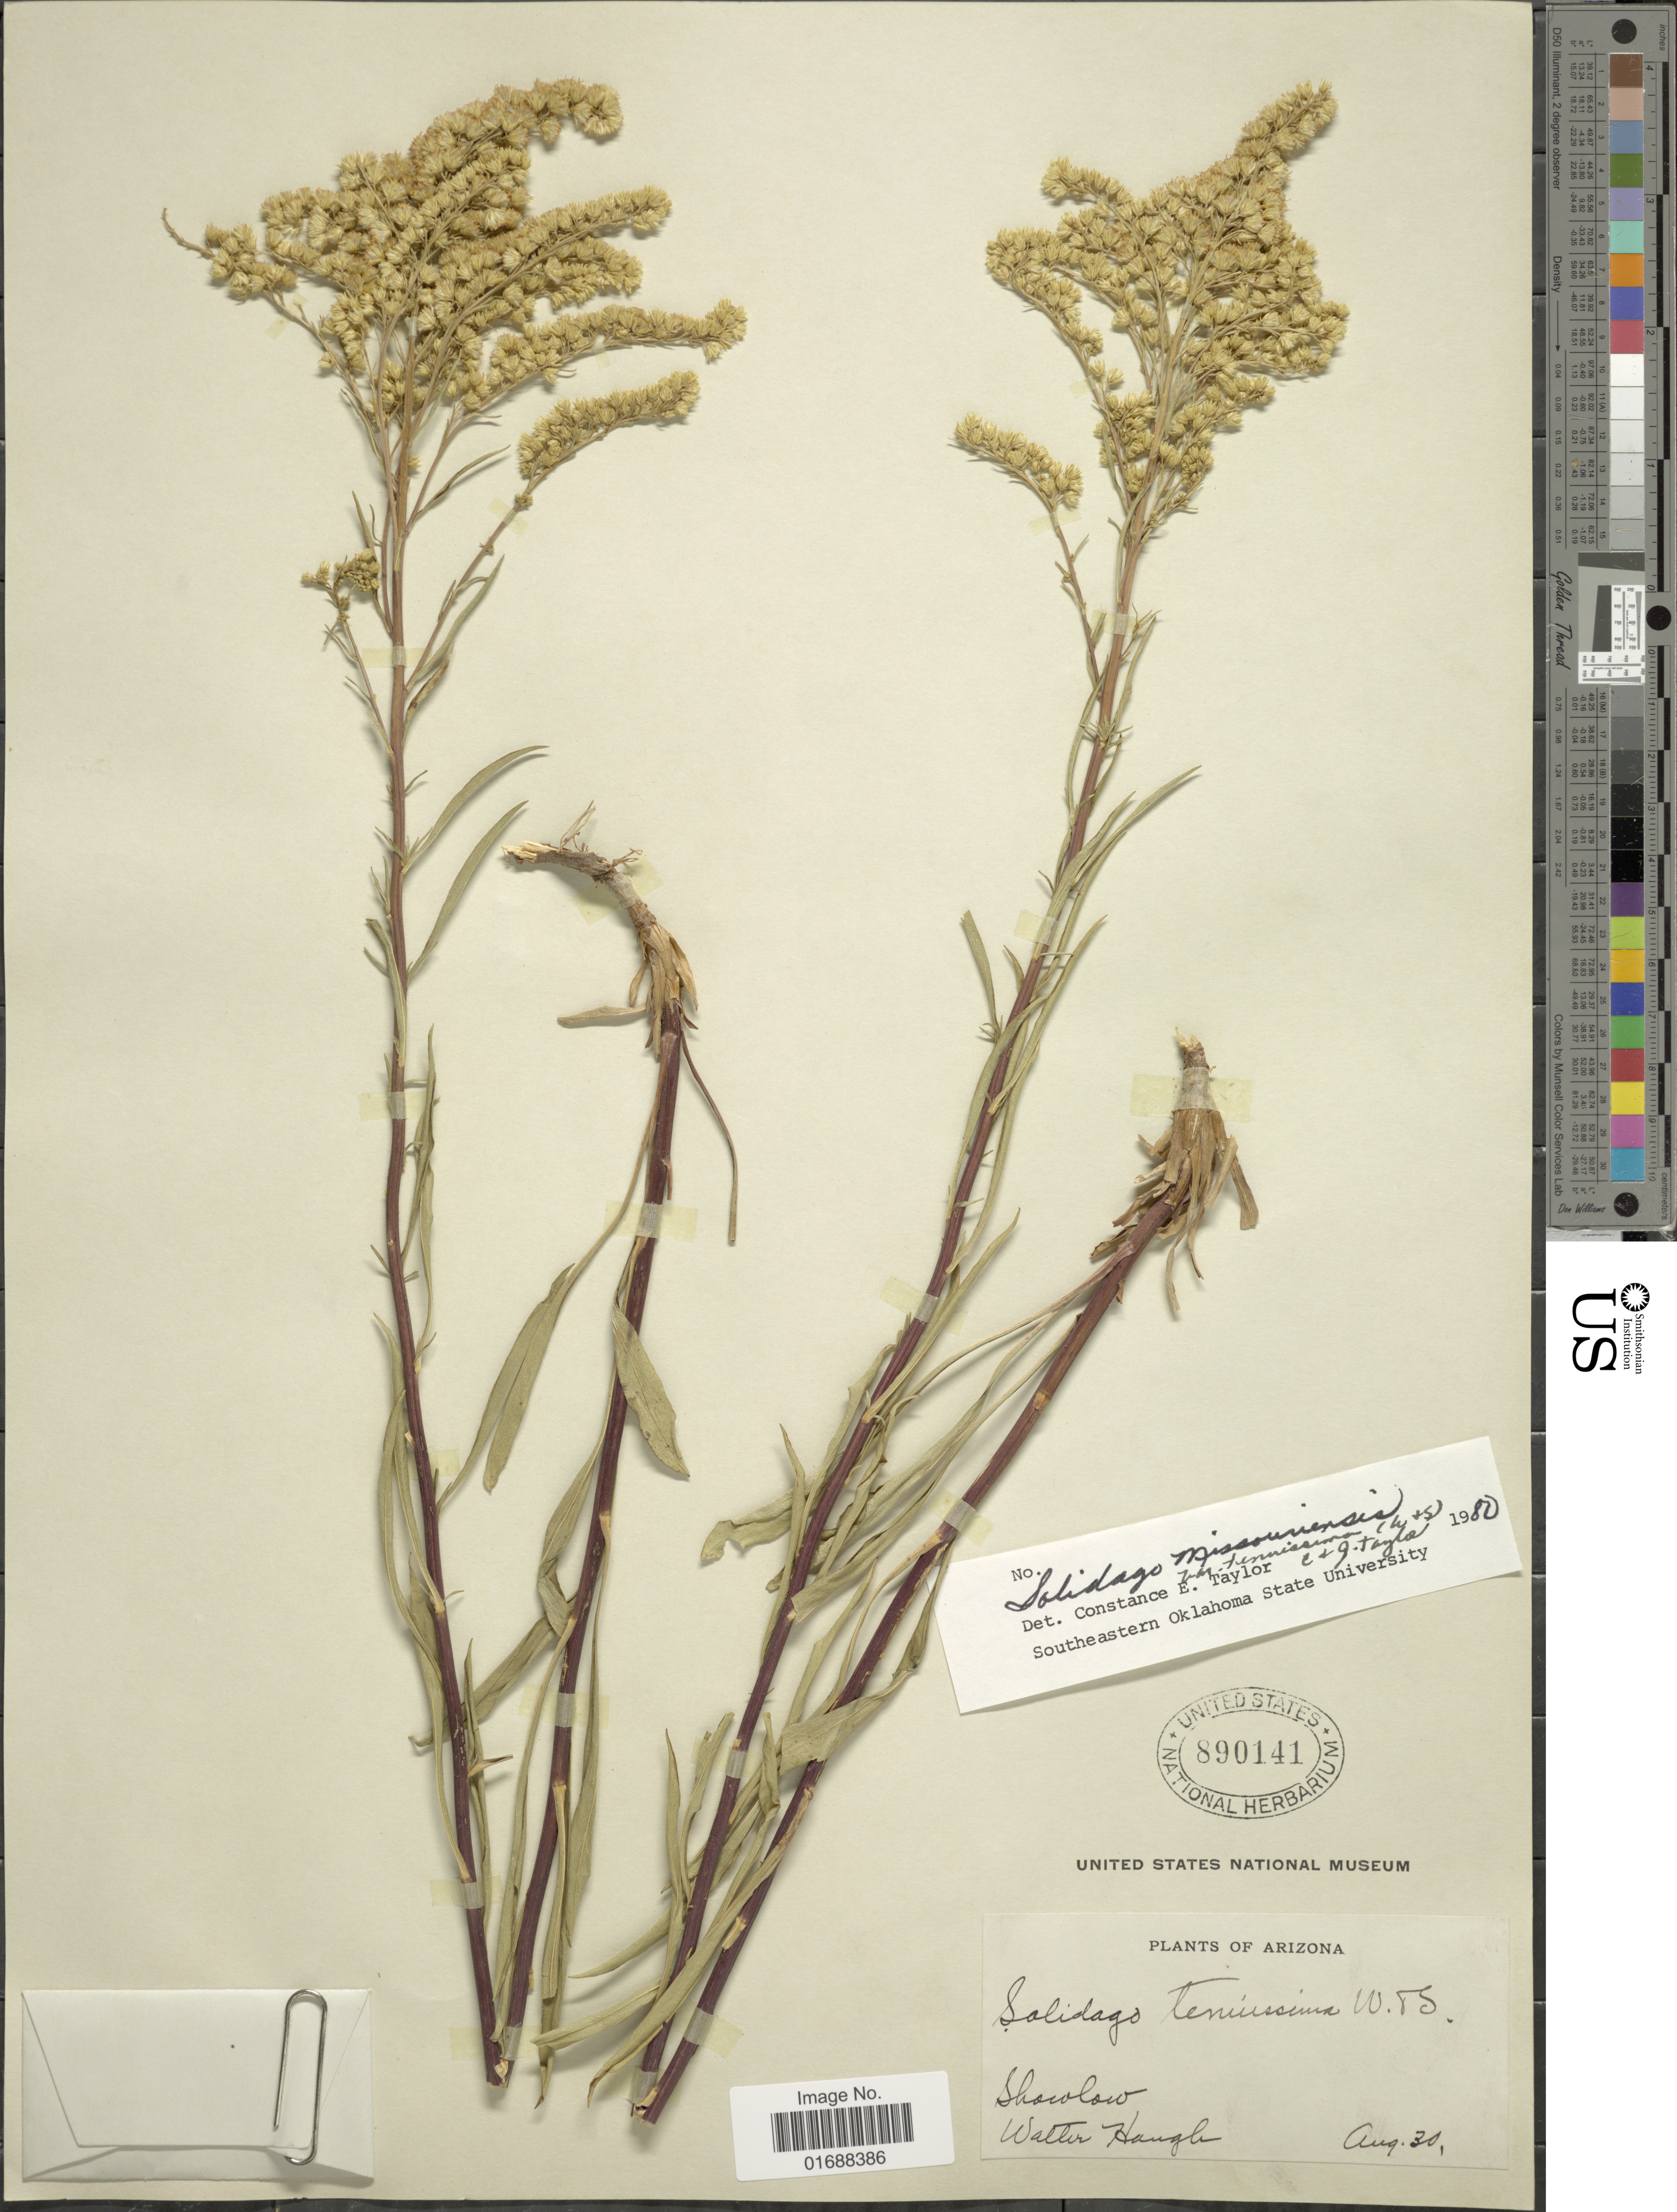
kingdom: Plantae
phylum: Tracheophyta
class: Magnoliopsida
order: Asterales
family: Asteraceae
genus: Solidago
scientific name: Solidago missouriensis var. tenuissima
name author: (Wooton & Standl.) C.E.S. Taylor & R.J. Taylor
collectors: W. Hough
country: United States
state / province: Arizona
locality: Showlow.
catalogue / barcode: US 890141